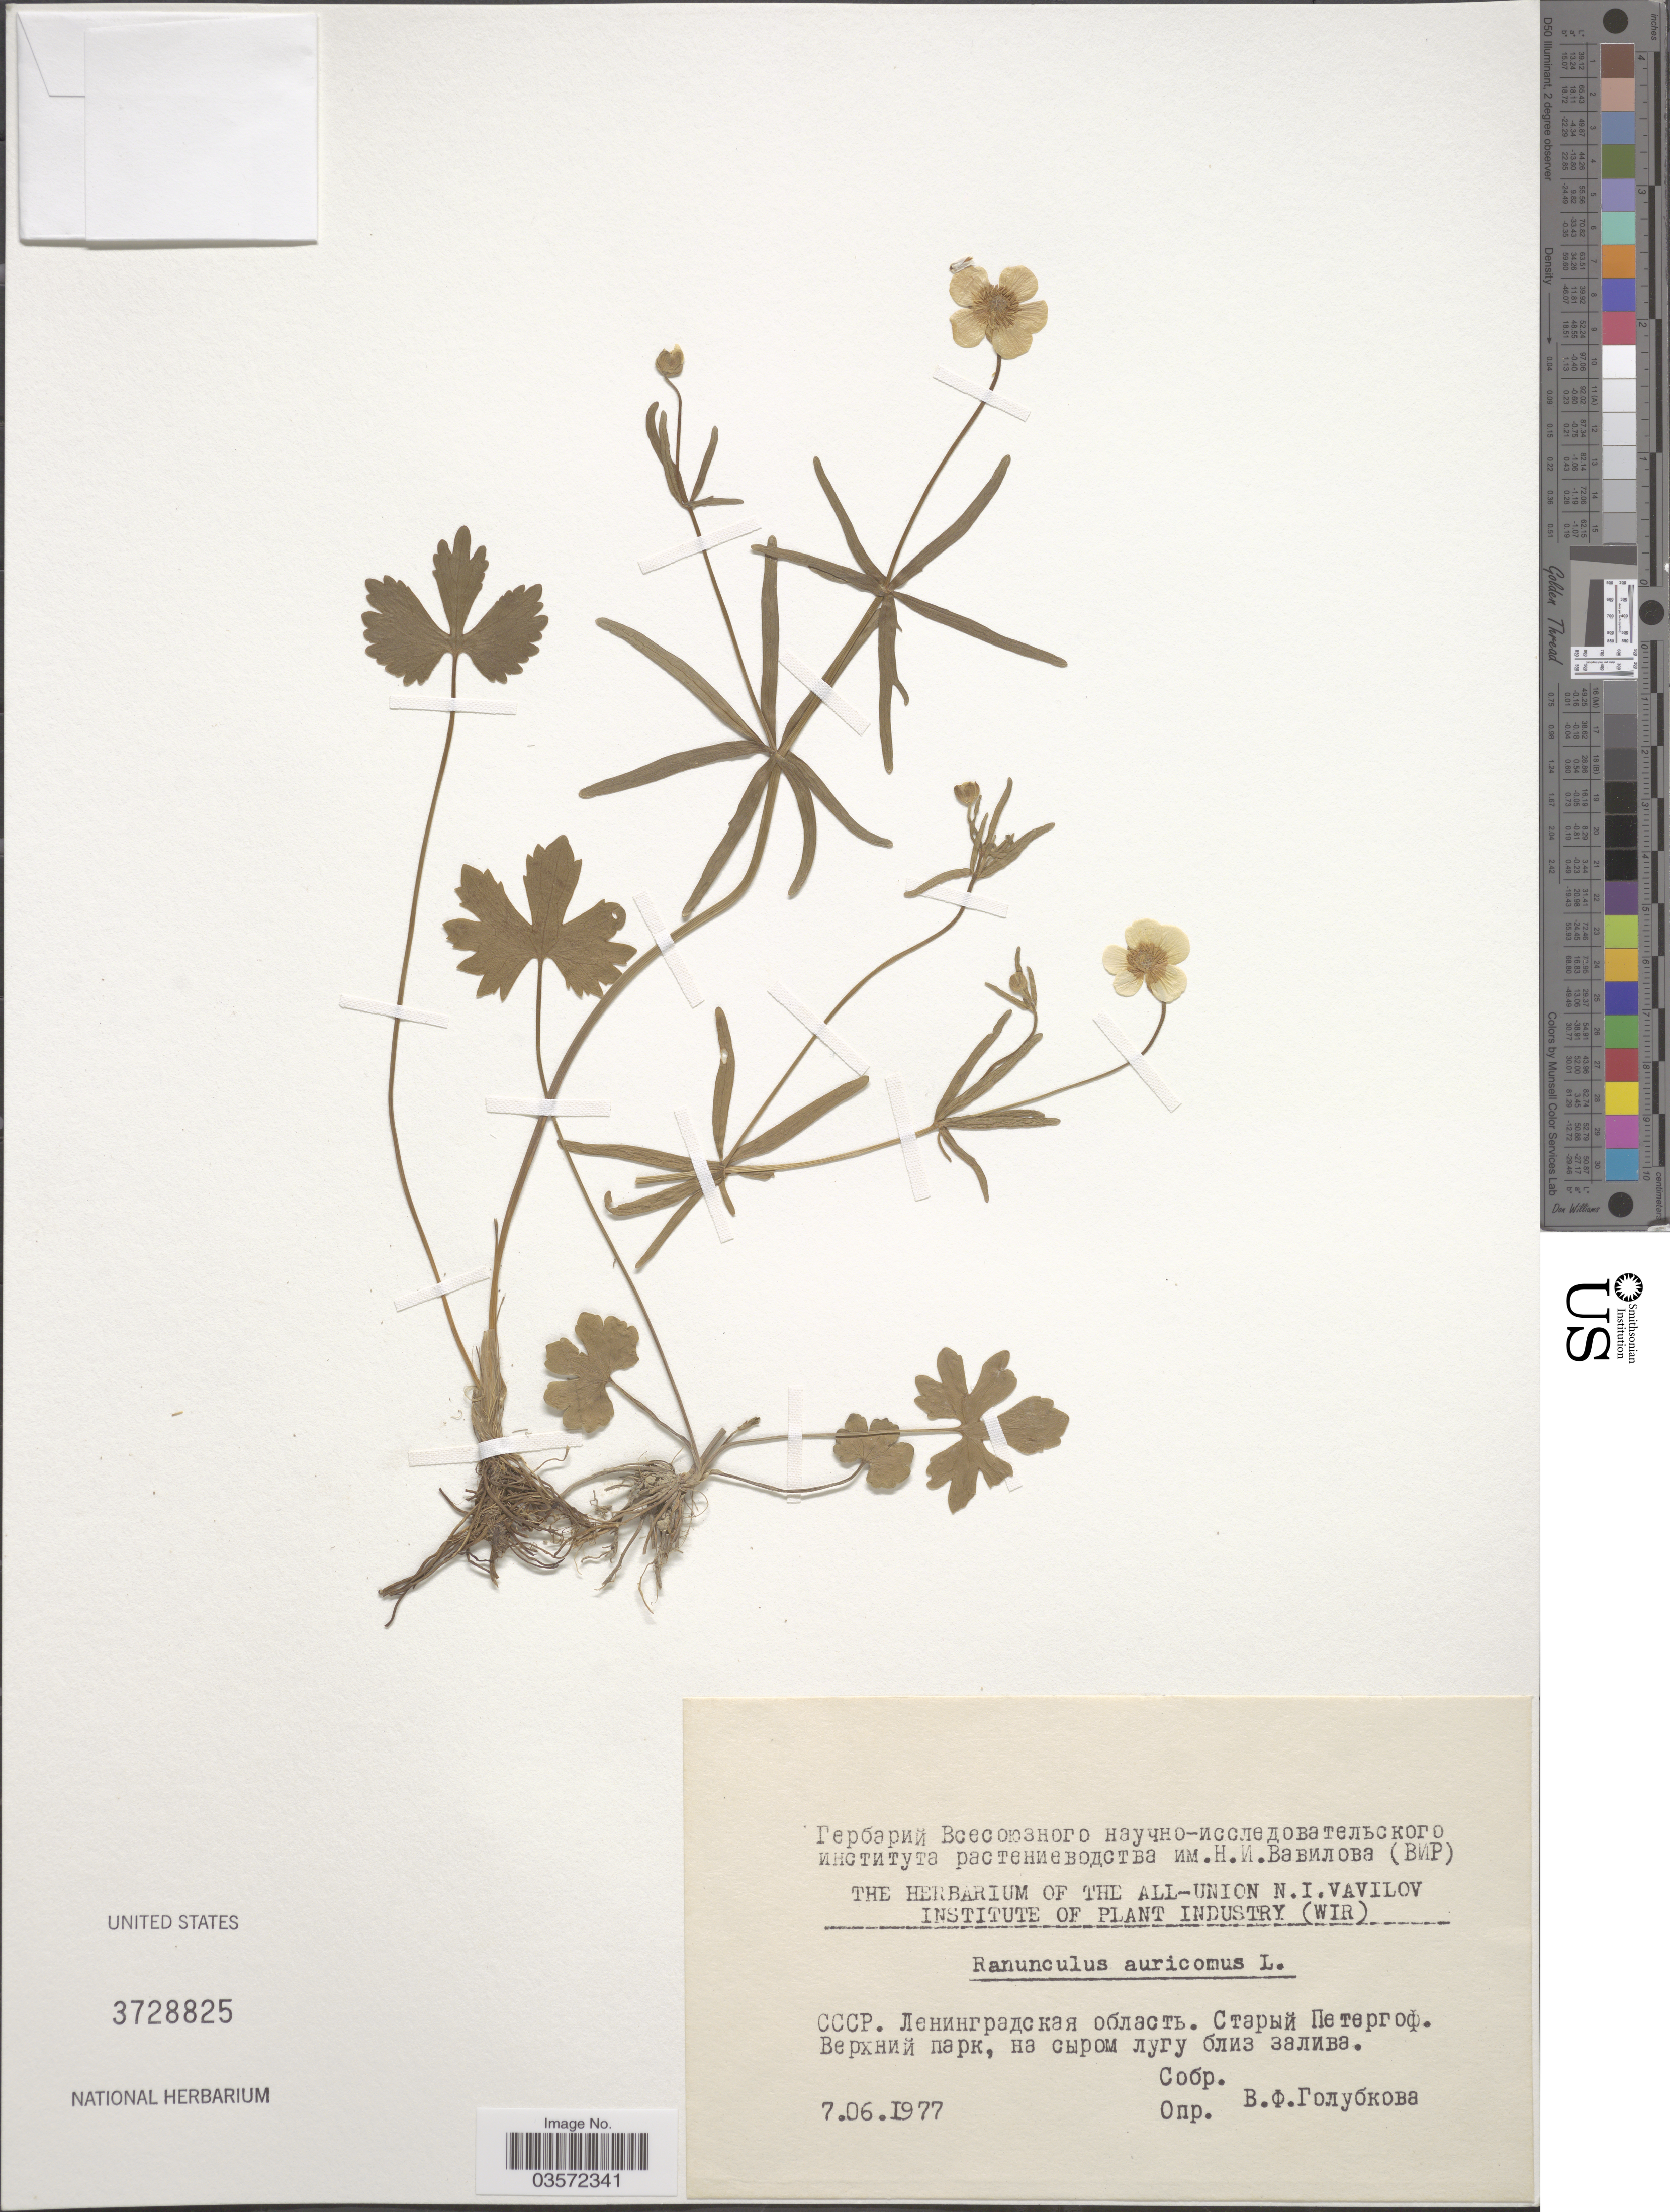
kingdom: Plantae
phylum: Tracheophyta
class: Magnoliopsida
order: Ranunculales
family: Ranunculaceae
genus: Ranunculus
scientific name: Ranunculus auricomus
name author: L.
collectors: V. F. Golubkova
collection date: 1977-06-07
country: Russian Federation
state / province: Leningrad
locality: Old Petergof.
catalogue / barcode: US 3728825